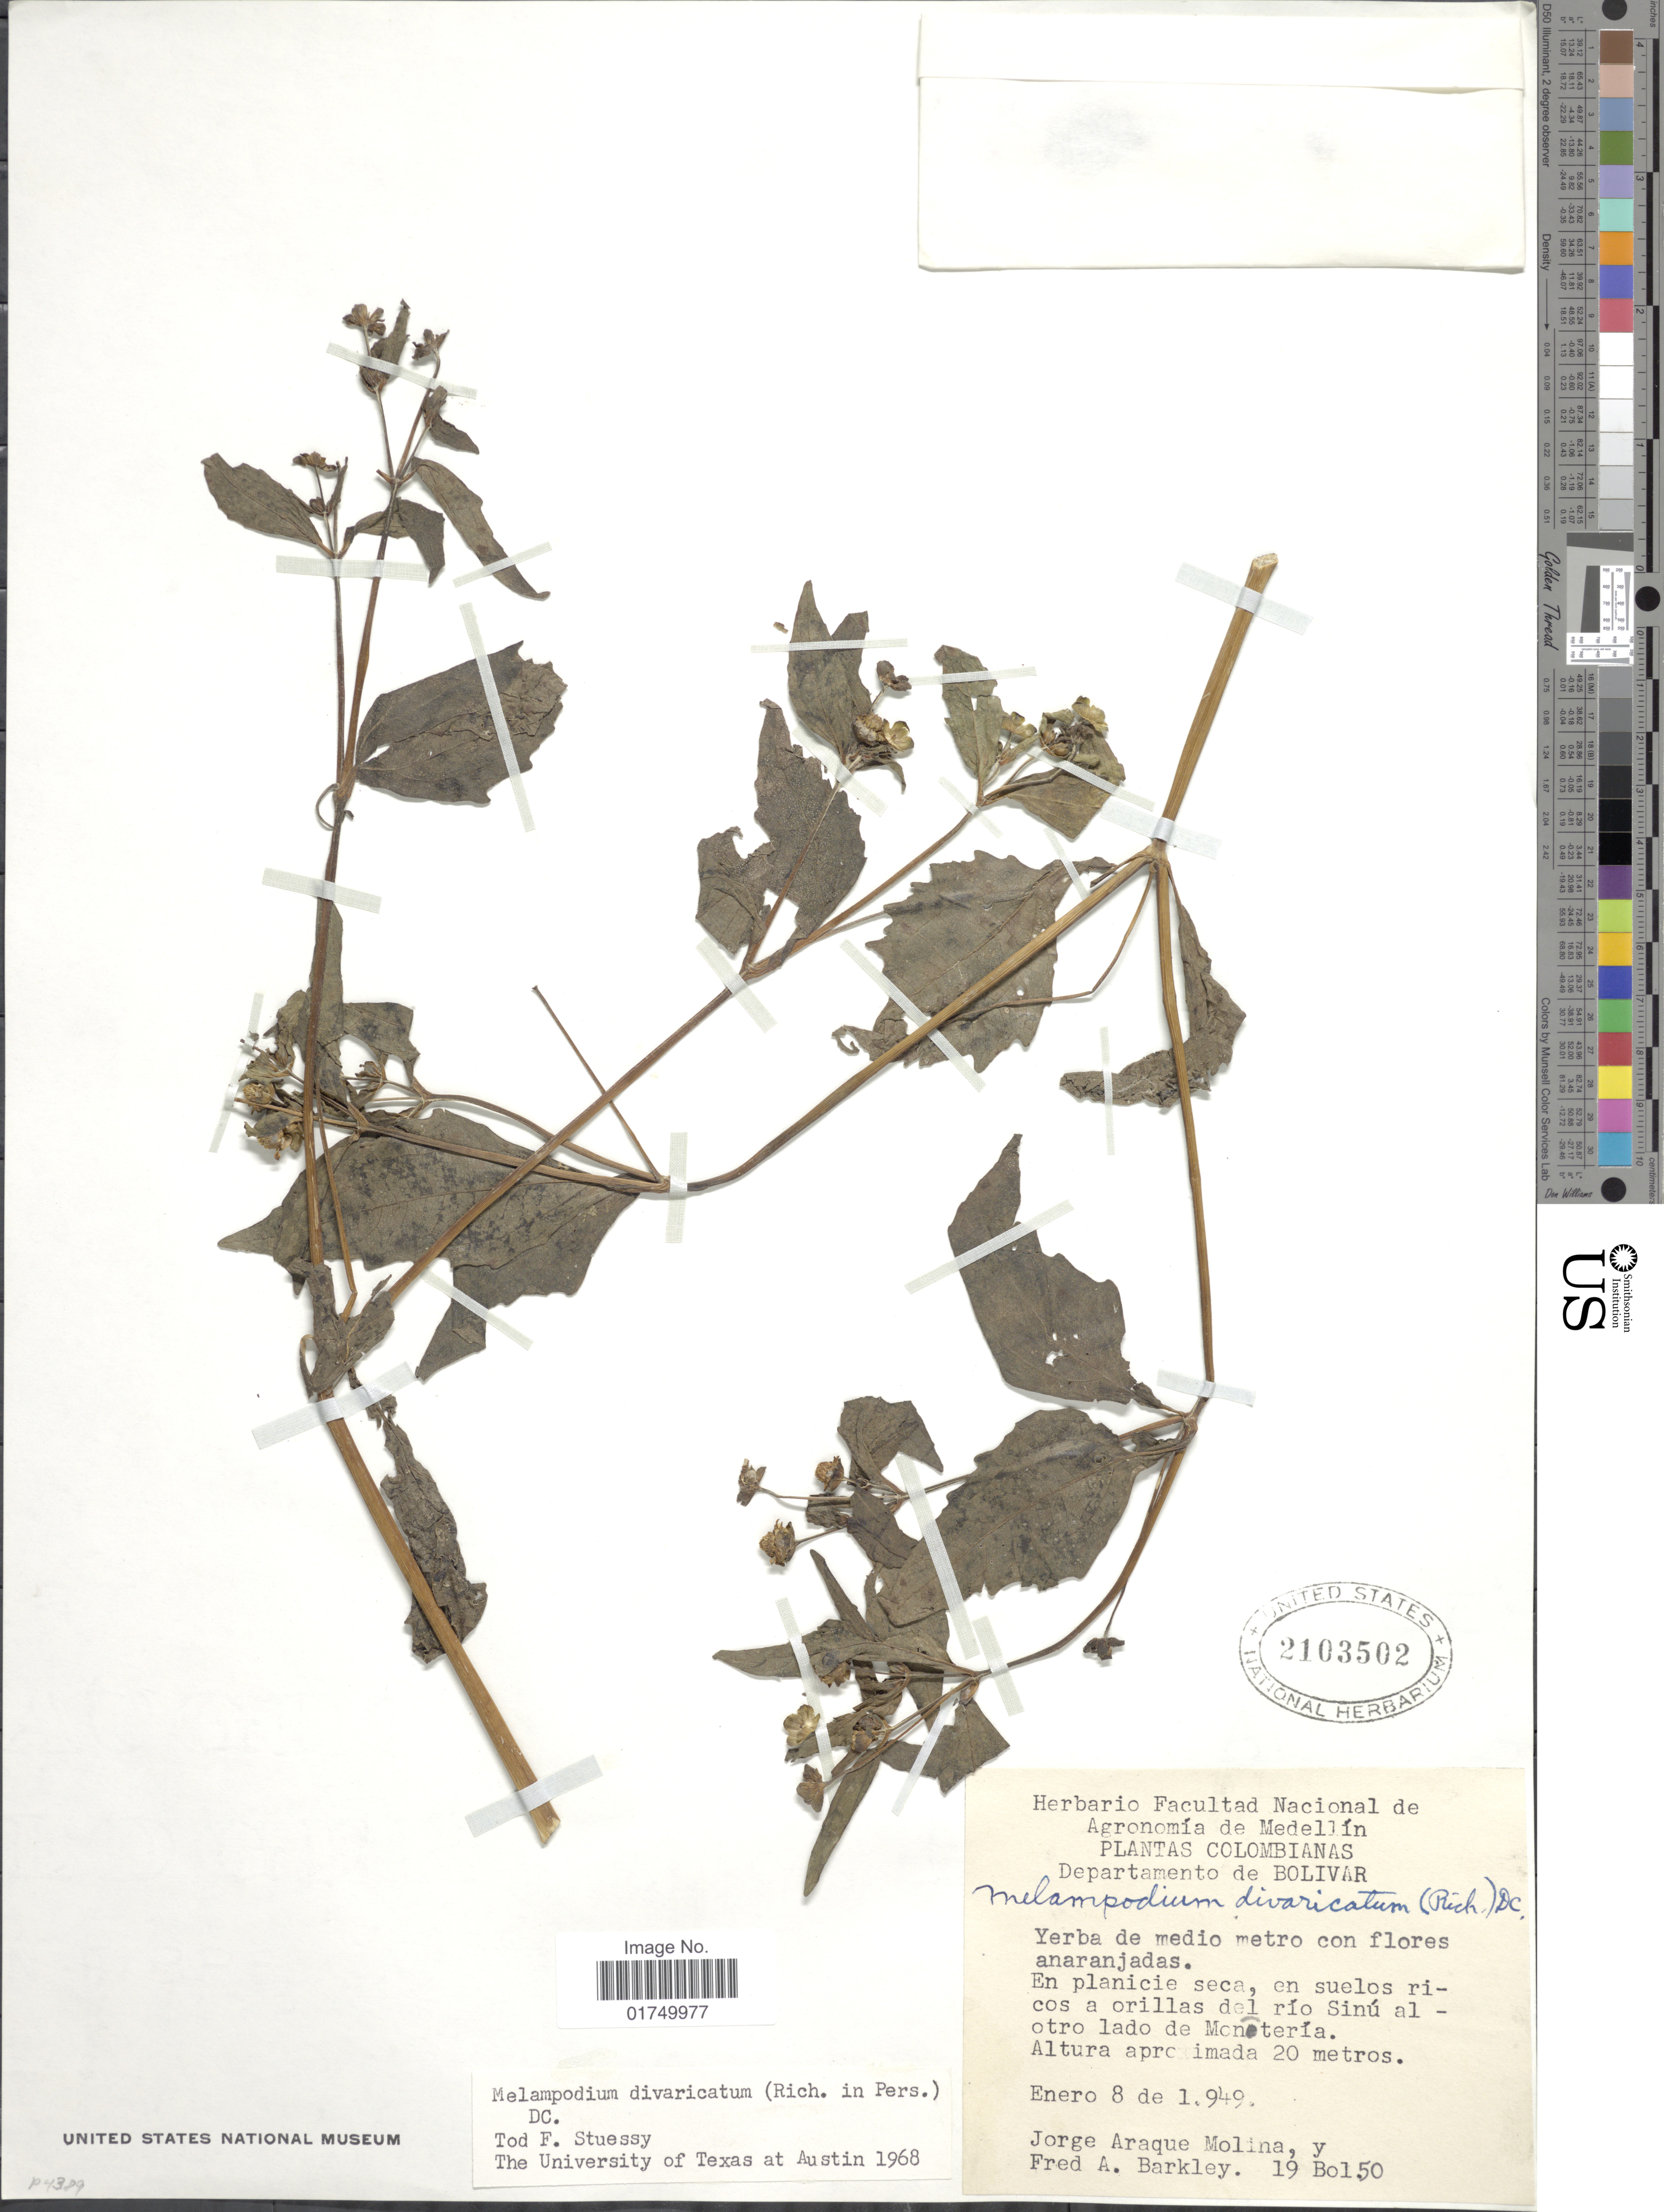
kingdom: Plantae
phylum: Tracheophyta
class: Magnoliopsida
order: Asterales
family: Asteraceae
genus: Melampodium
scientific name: Melampodium divaricatum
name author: (Rich.) DC.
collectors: J. Araque Molina & F. A. Barkley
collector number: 19Bol15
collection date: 1949-01-08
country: Colombia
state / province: Bolívar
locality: Departamento de Bolivar. En planicie seca, en suelos ricos a orillas del río Sinú al-otro lado de Montería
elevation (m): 20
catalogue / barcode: US 2103502